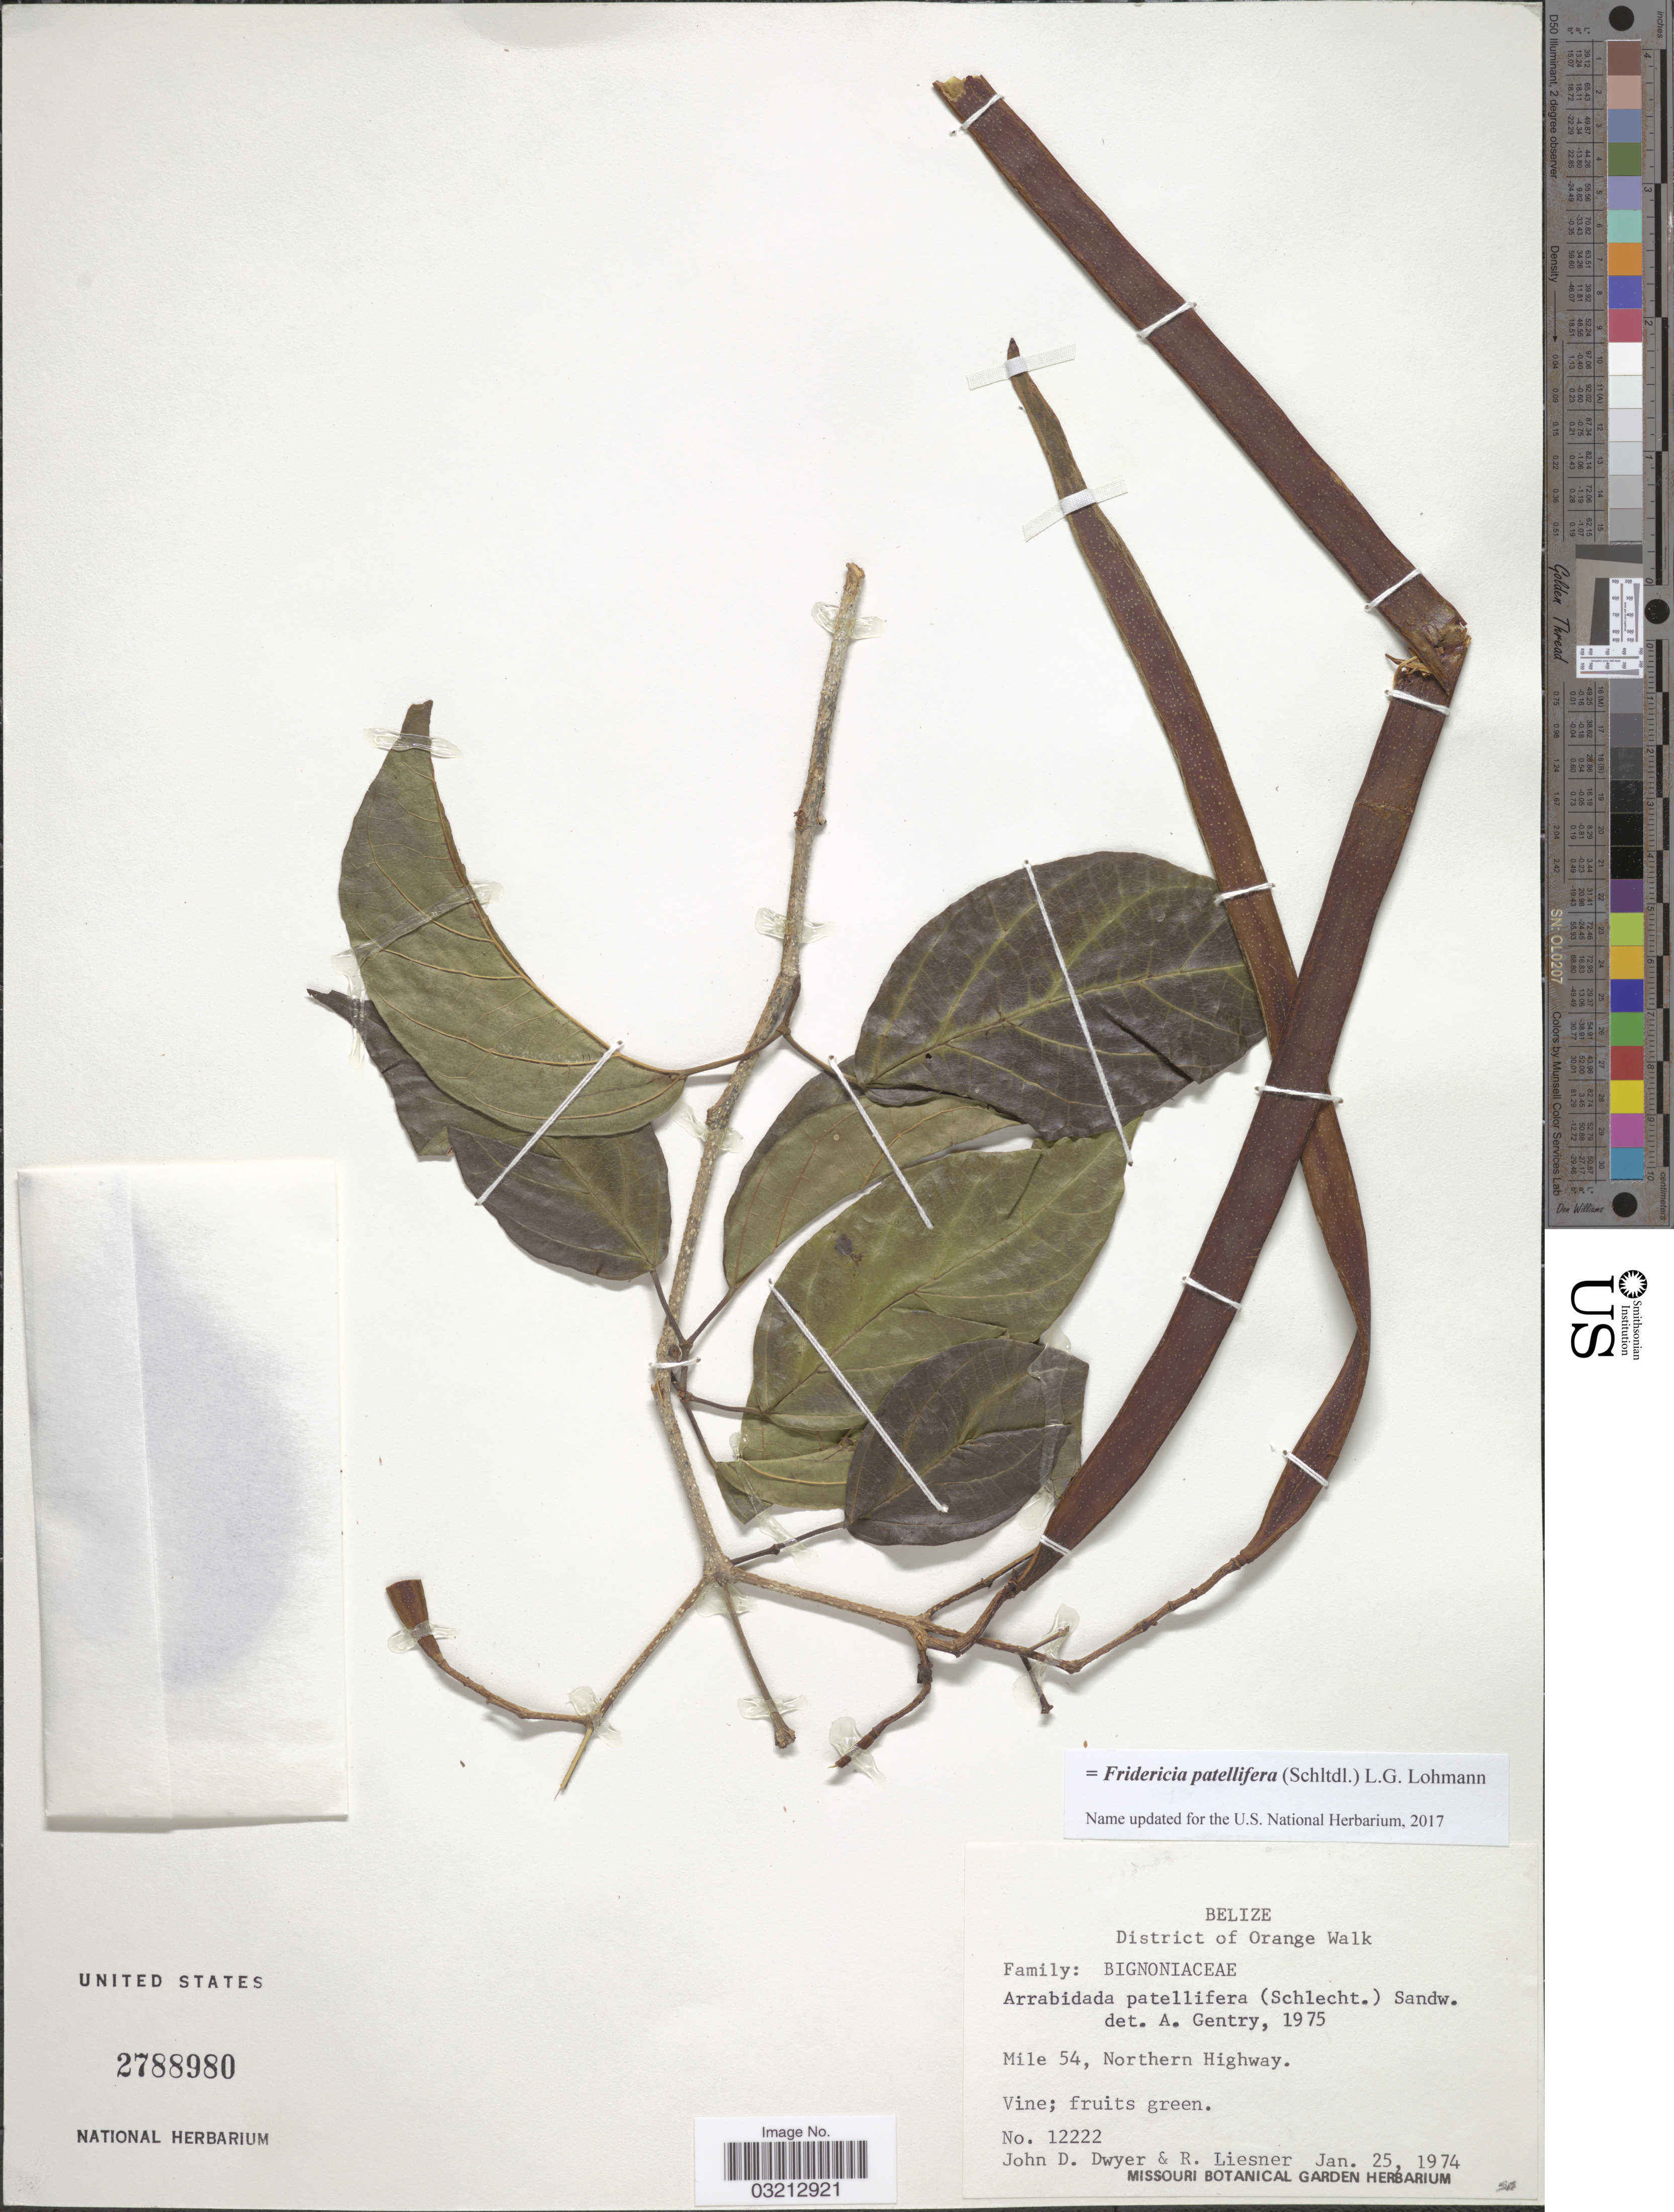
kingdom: Plantae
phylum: Tracheophyta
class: Magnoliopsida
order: Lamiales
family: Bignoniaceae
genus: Fridericia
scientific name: Fridericia patellifera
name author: (Schltdl.) L.G. Lohmann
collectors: J. D. Dwyer & R. L. Liesner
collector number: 12222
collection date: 1974-01-25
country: Belize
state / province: Orange Walk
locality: District of Orange Walk. Mile 54, Northern Highway.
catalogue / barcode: US 2788980